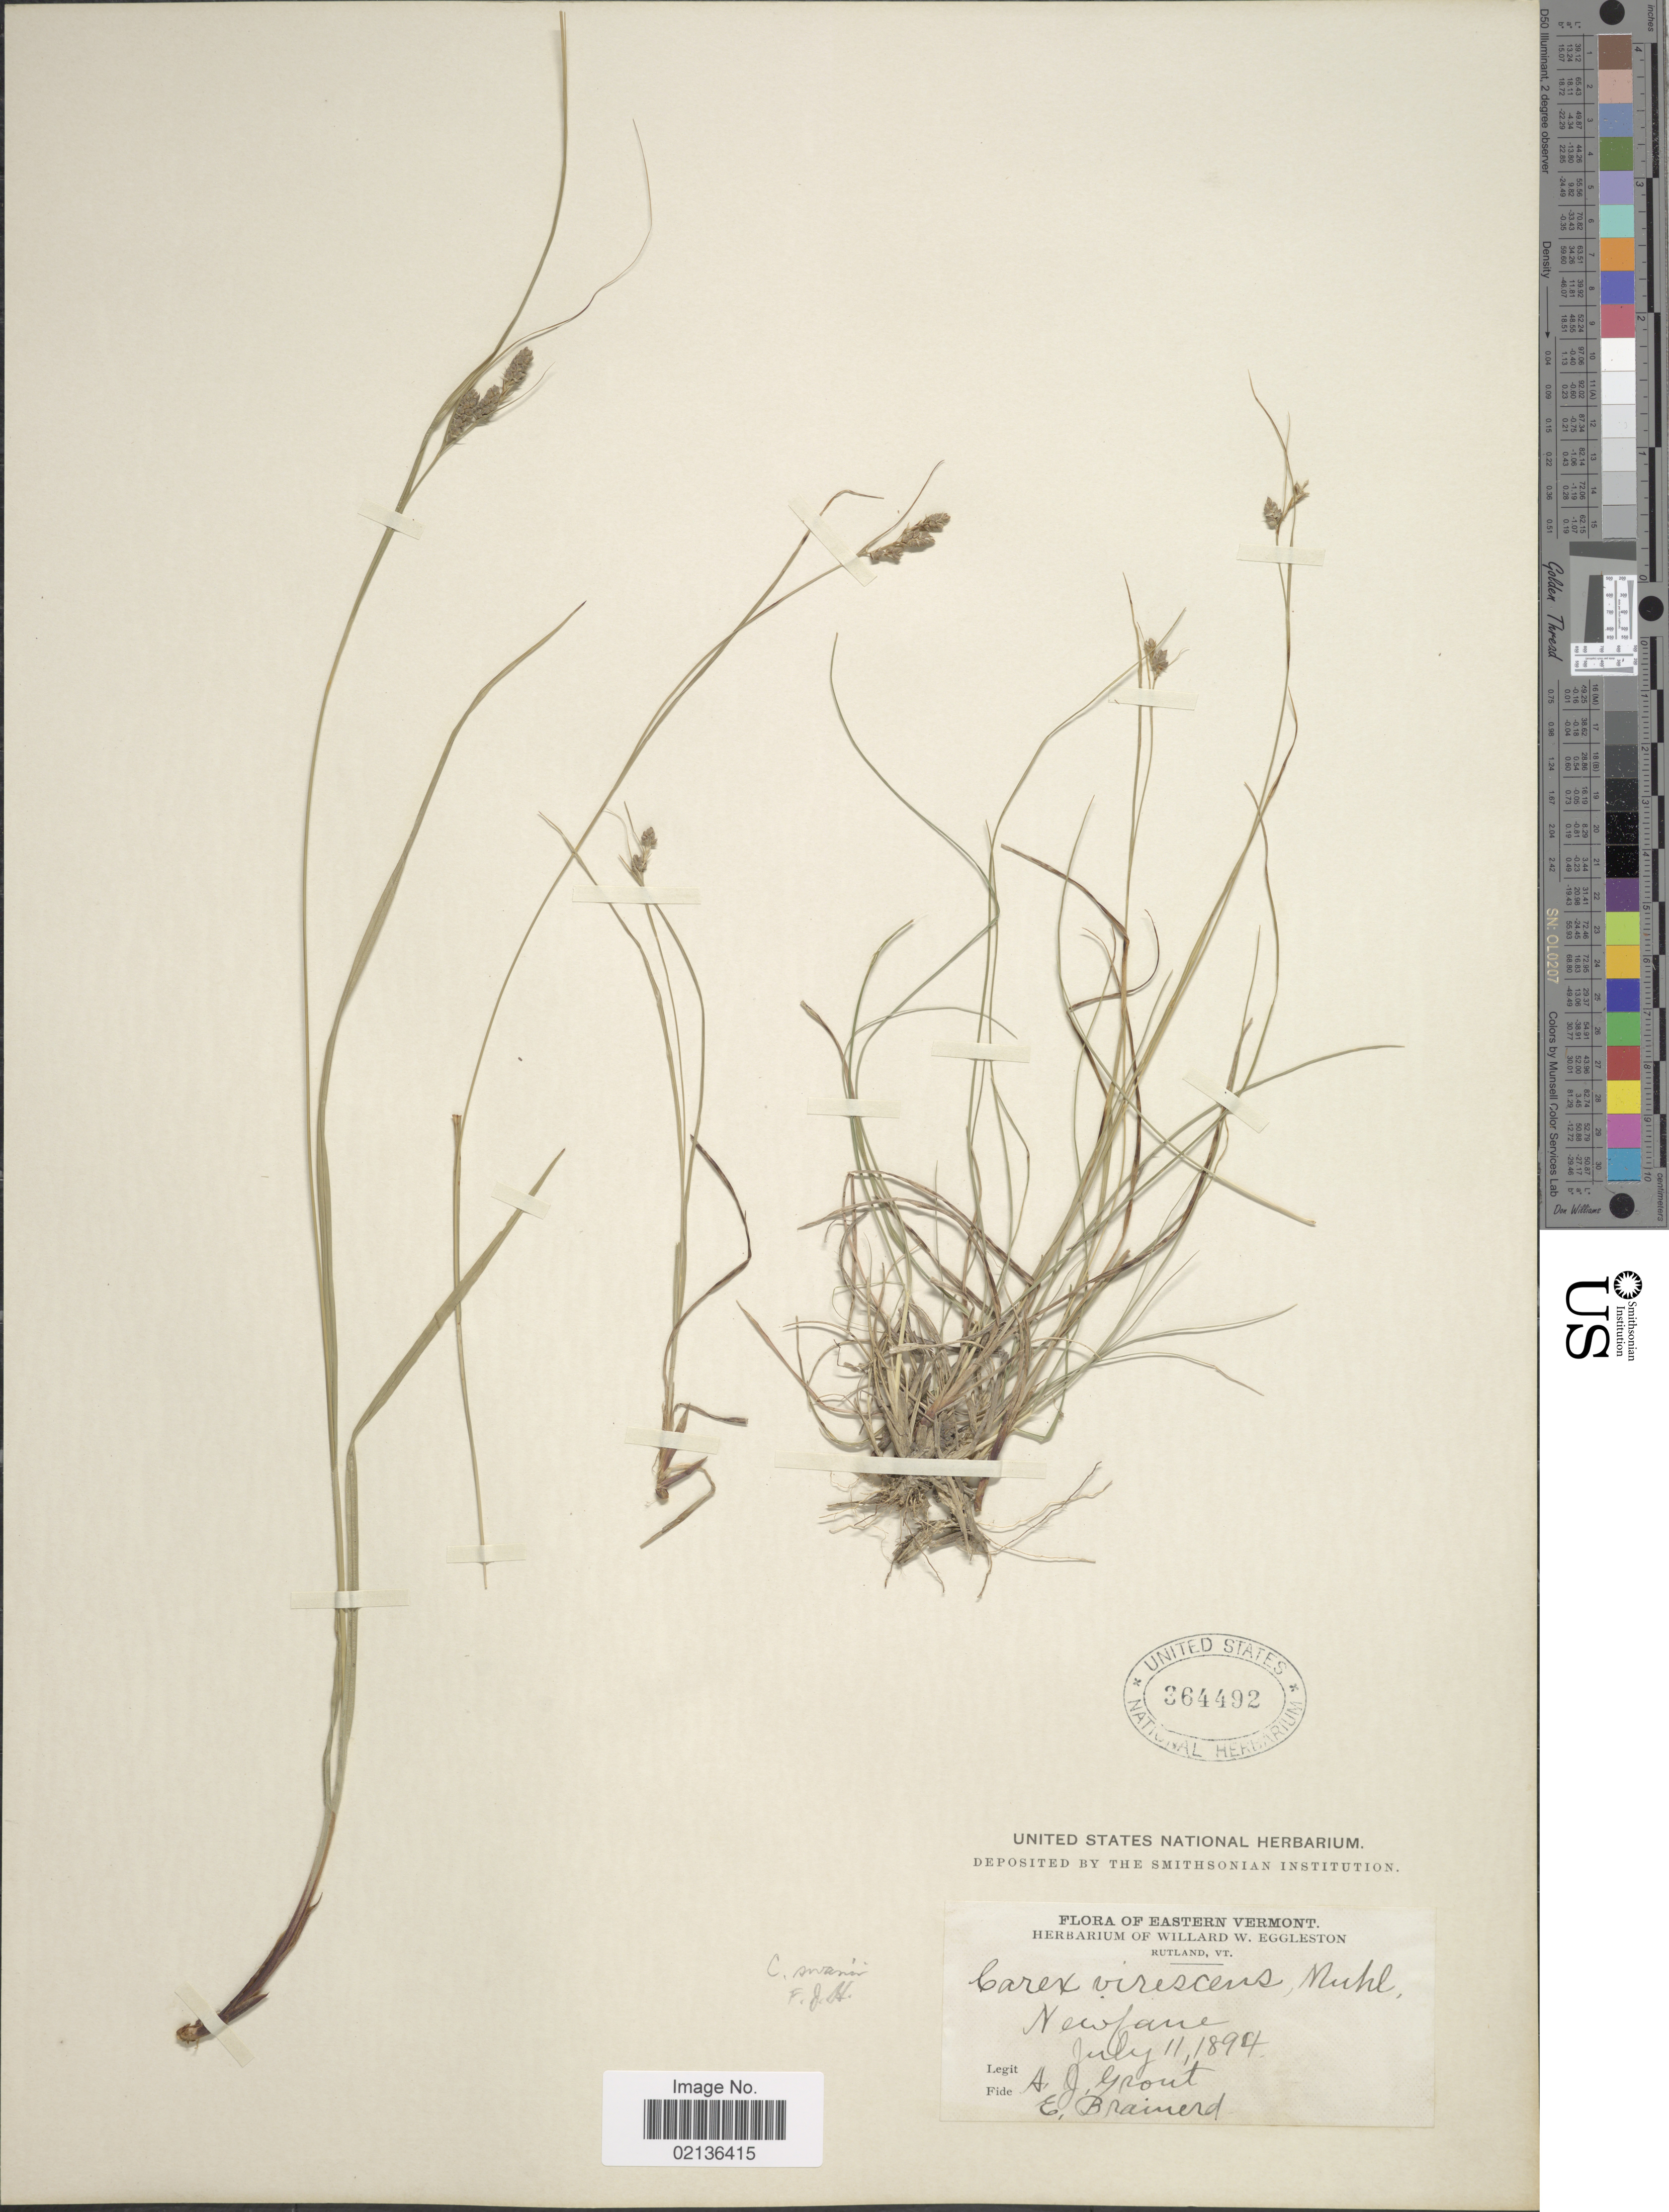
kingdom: Plantae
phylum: Tracheophyta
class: Liliopsida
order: Poales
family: Cyperaceae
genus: Carex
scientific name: Carex swanii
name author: (Fernald) Mack.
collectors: A. J. Grout & E. Brainerd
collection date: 1894-07-11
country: United States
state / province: Vermont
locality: Eastern Vermont, Newfane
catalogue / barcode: US 364492